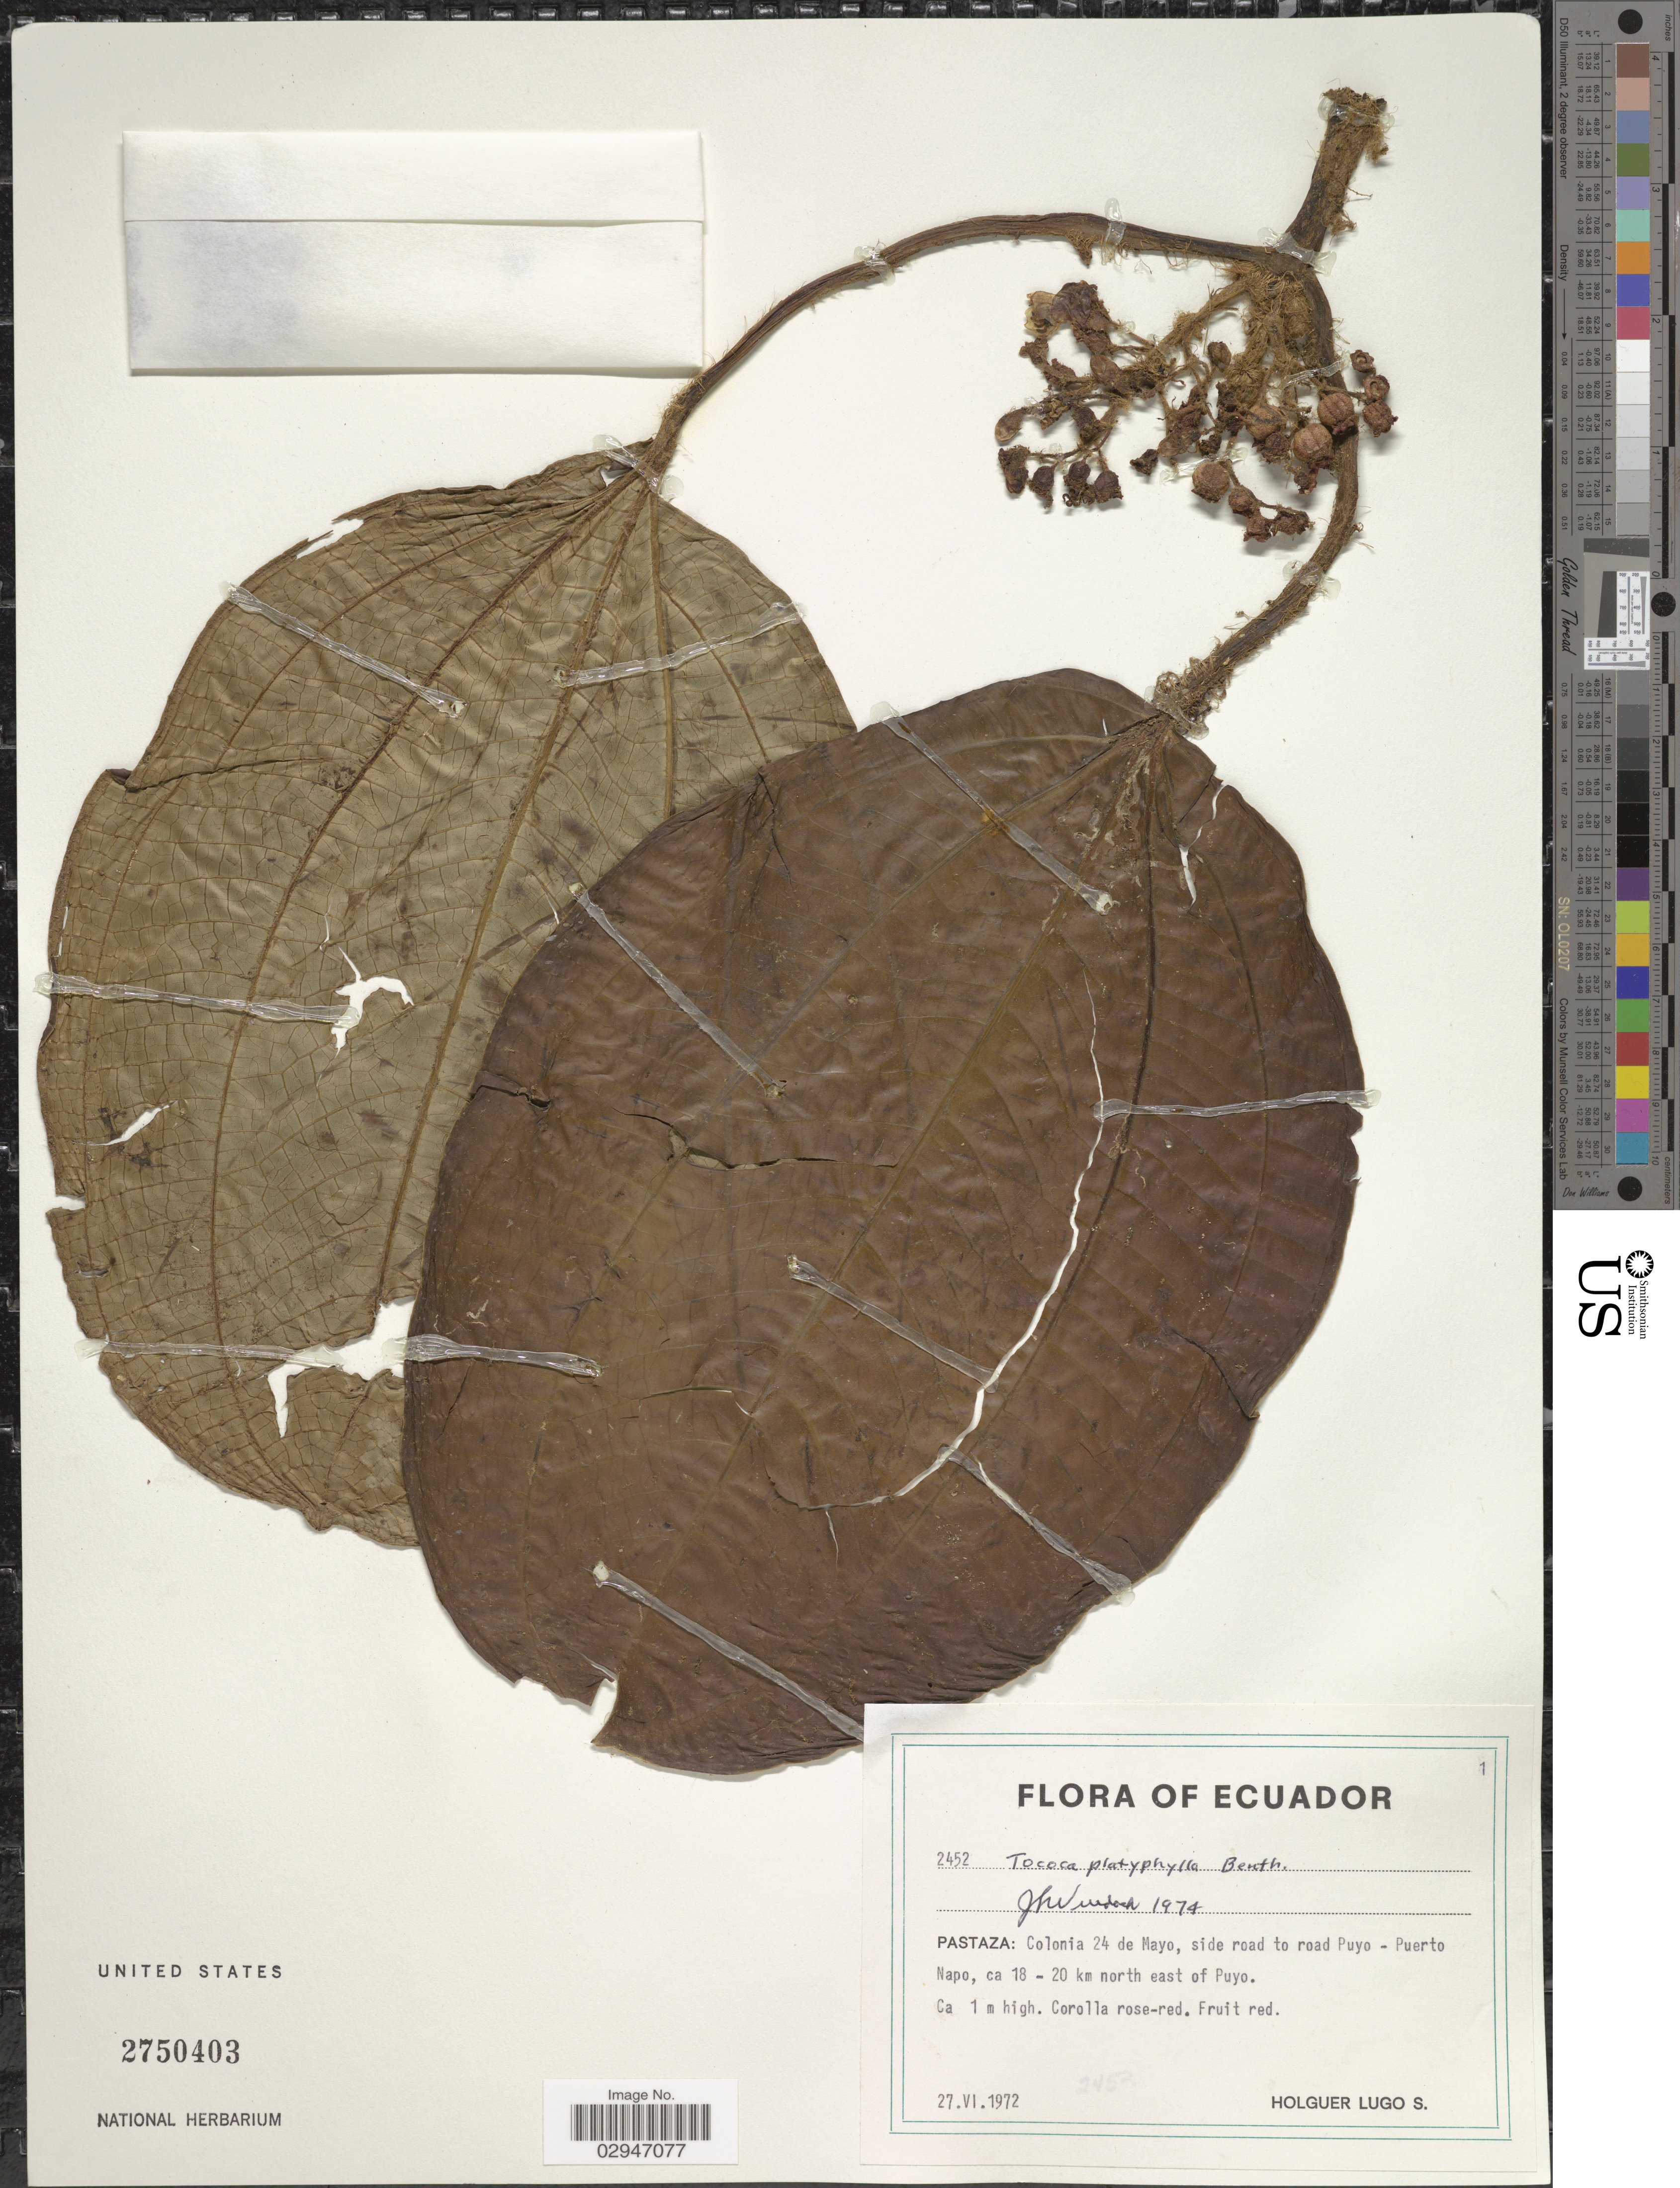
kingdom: Plantae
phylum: Tracheophyta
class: Magnoliopsida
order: Myrtales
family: Melastomataceae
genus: Tococa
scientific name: Tococa platyphylla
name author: Benth.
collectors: H. Lugo S.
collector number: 2452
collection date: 1972-06-27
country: Ecuador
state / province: Pastaza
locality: Colonia 24 de Mayo, side road to road Puyo-Puerto Napo, ca 18-20 km north east of Puyo.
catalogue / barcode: US 2750403